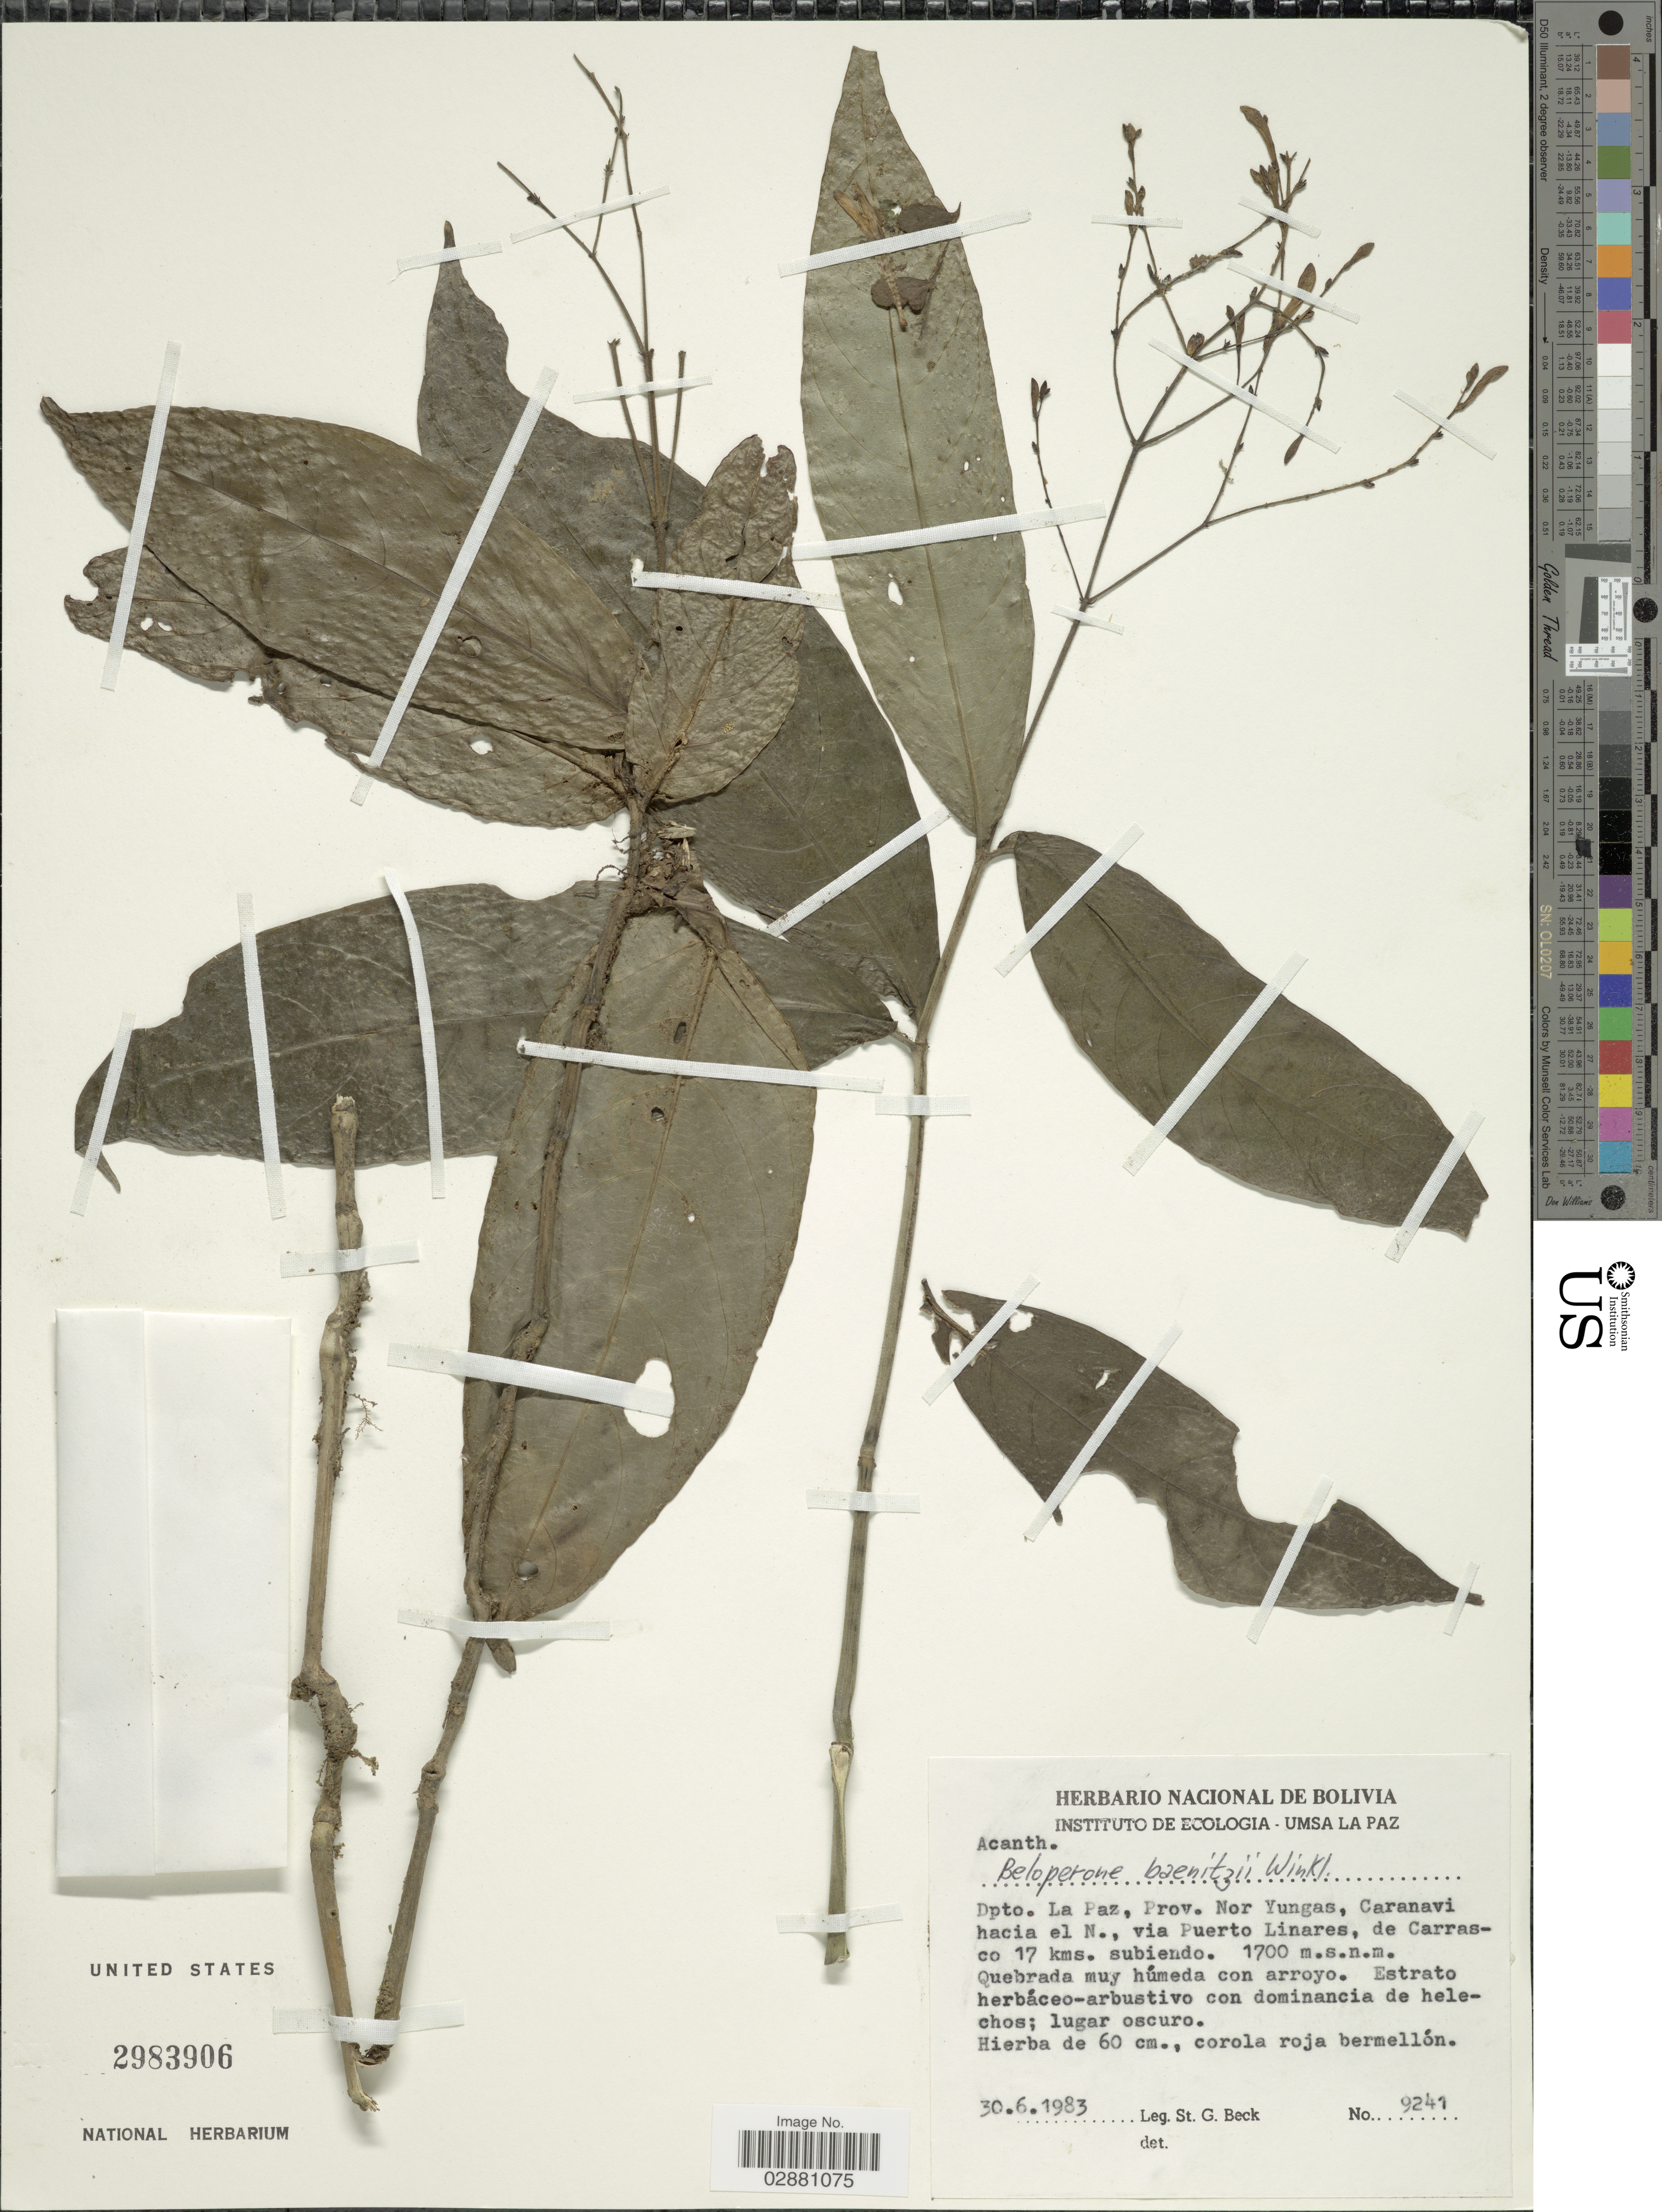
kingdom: Plantae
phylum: Tracheophyta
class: Magnoliopsida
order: Lamiales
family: Acanthaceae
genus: Beloperone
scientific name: Beloperone baenitzii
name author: H.J.P. Winkl.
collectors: S. Beck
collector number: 9241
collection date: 1983-06-30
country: Bolivia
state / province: La Paz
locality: Dpto. La Paz, Prov. Nor Yungas, Caranavi hacia el N., via Puerto Linares, de Carrasco 17 kms. subiendo.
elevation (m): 1700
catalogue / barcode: US 2983906